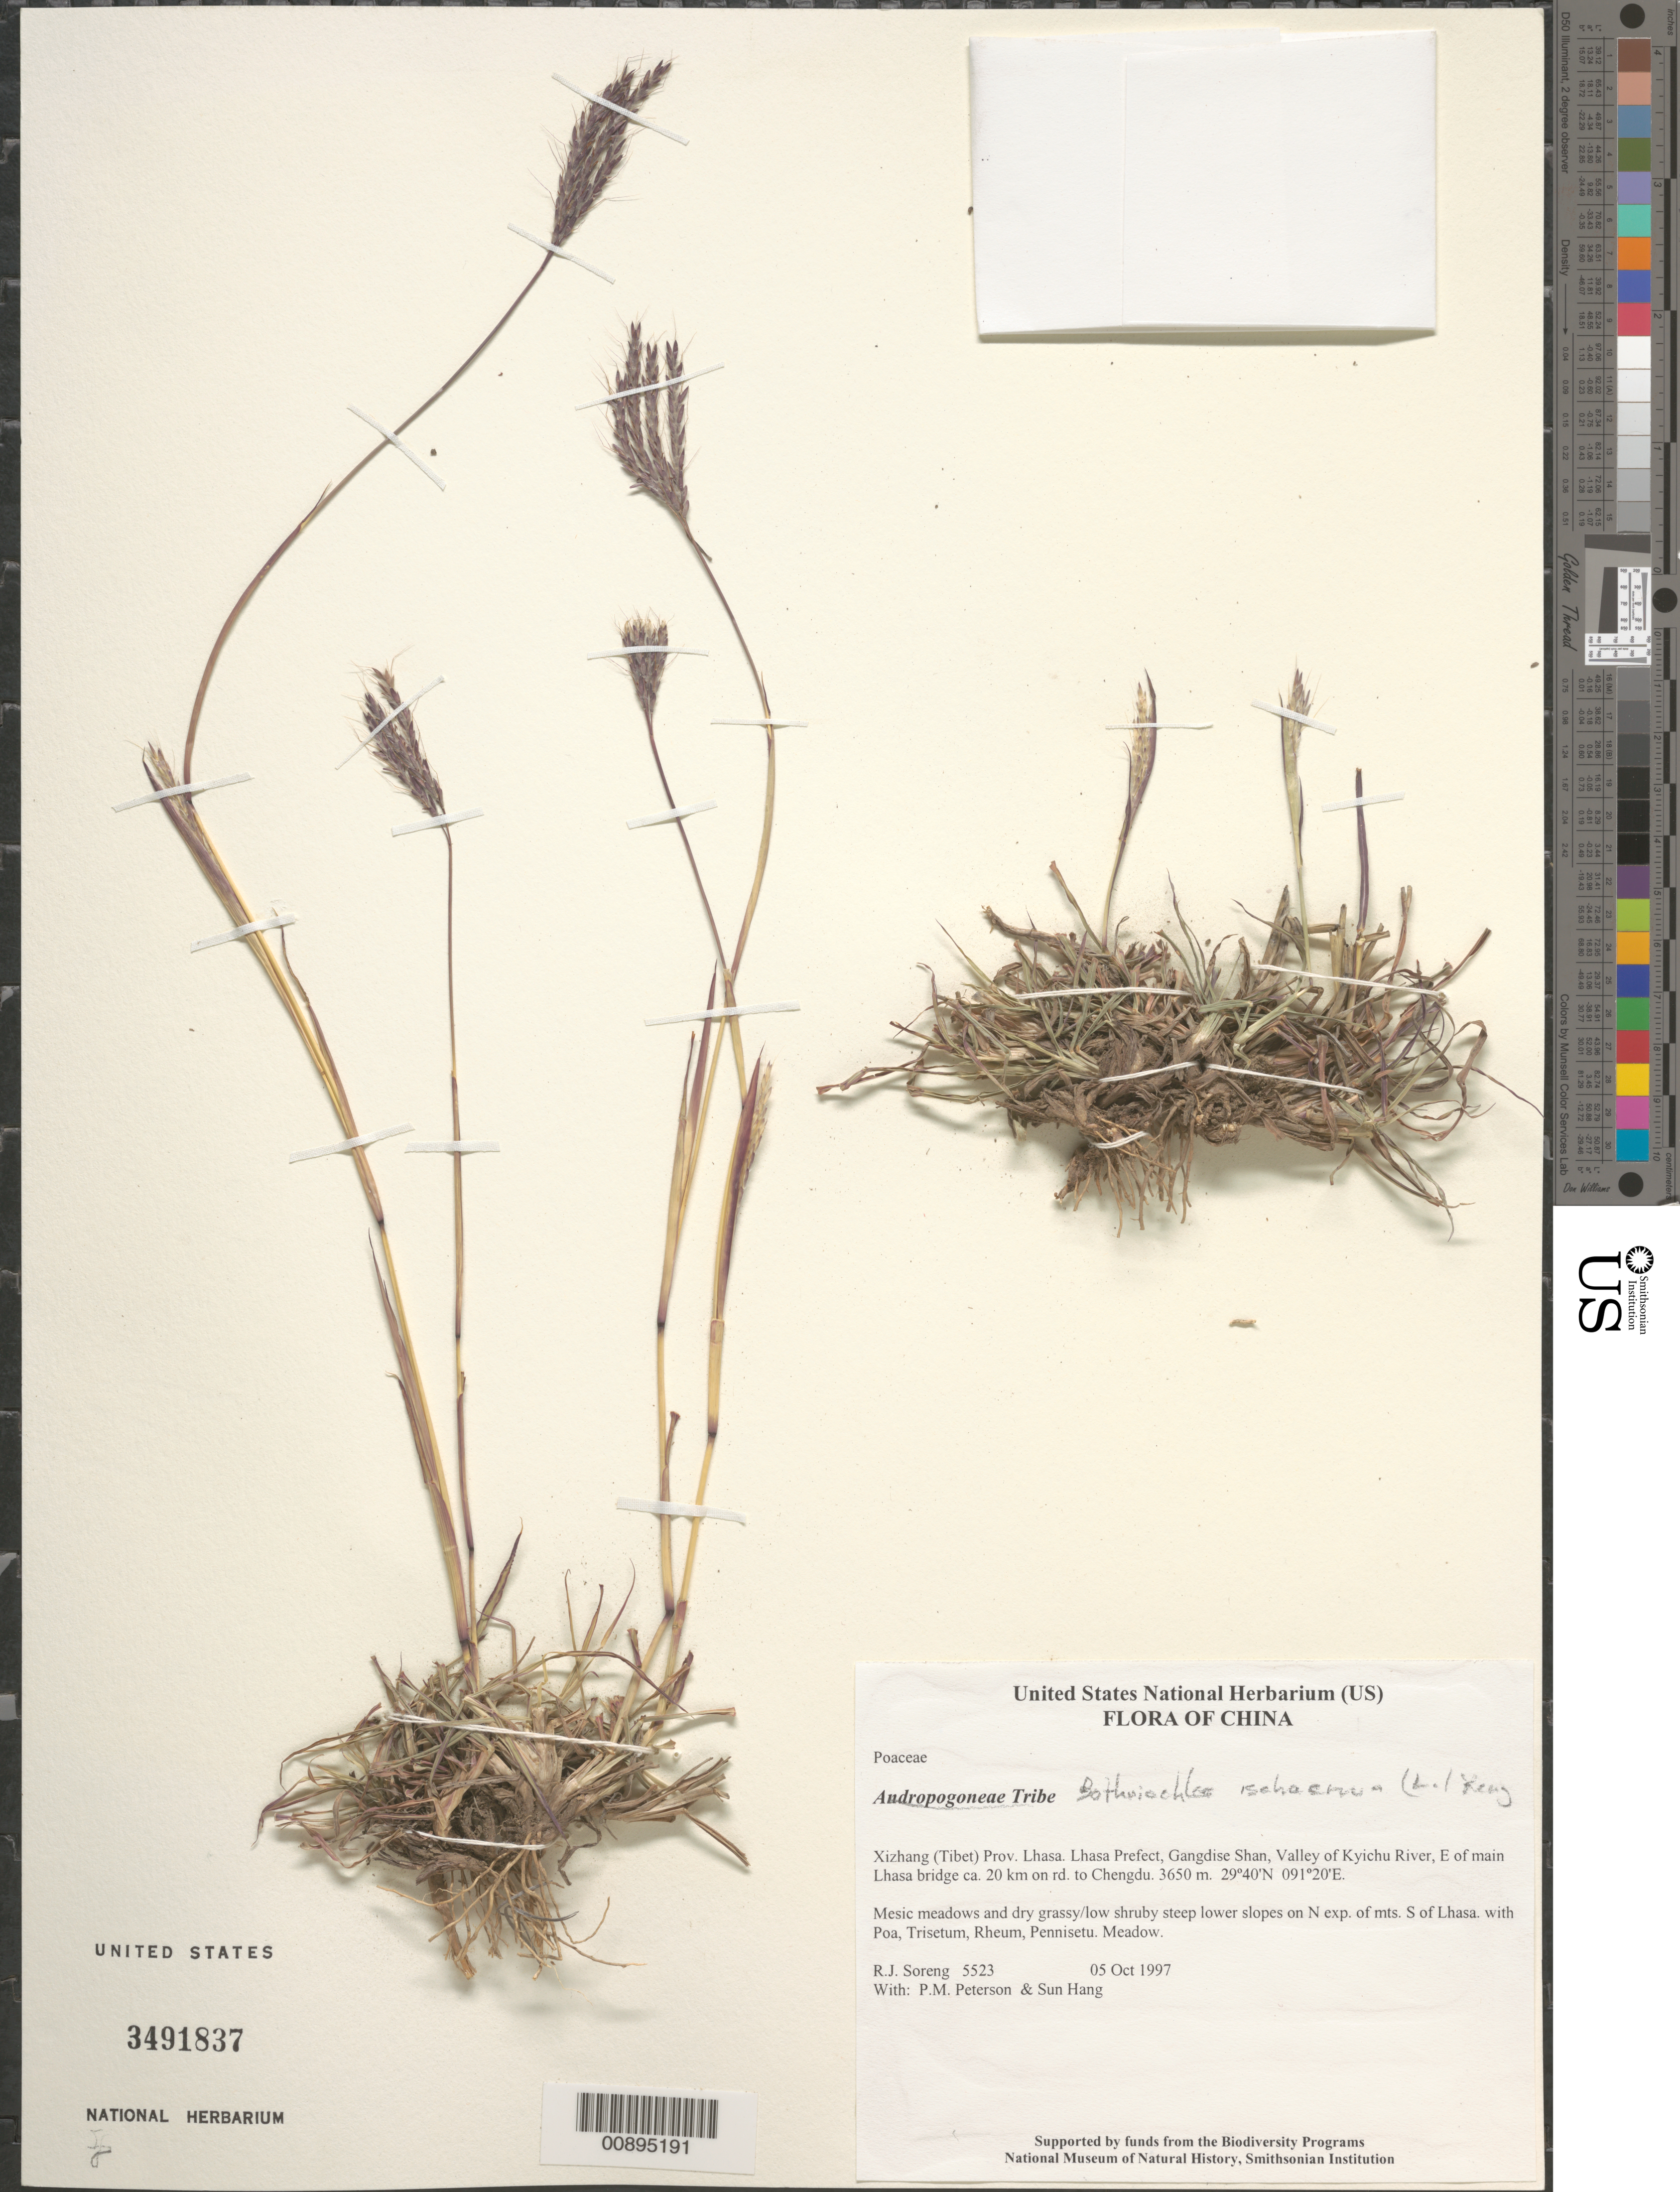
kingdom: Plantae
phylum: Tracheophyta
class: Liliopsida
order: Poales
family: Poaceae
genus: Bothriochloa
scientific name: Bothriochloa ischaemum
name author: (L.) Keng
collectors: R. J. Soreng, P. M. Peterson & Sun Hang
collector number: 5523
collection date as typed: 05 Oct 1997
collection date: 1997-10-05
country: China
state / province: Xizang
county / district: Lhasa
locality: Lhasa Prefect, Gangdise Shan, Valley of Kyichu River, E of main Lhasa bridge ca. 20 km on rd. to Chengdu.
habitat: Mesic meadows and dry grassy/low shruby steep lower slopes on N exp. of mts. S of Lhasa. with Poa, Trisetum, Rheum, Pennisetu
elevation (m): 3650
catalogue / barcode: US 3491837